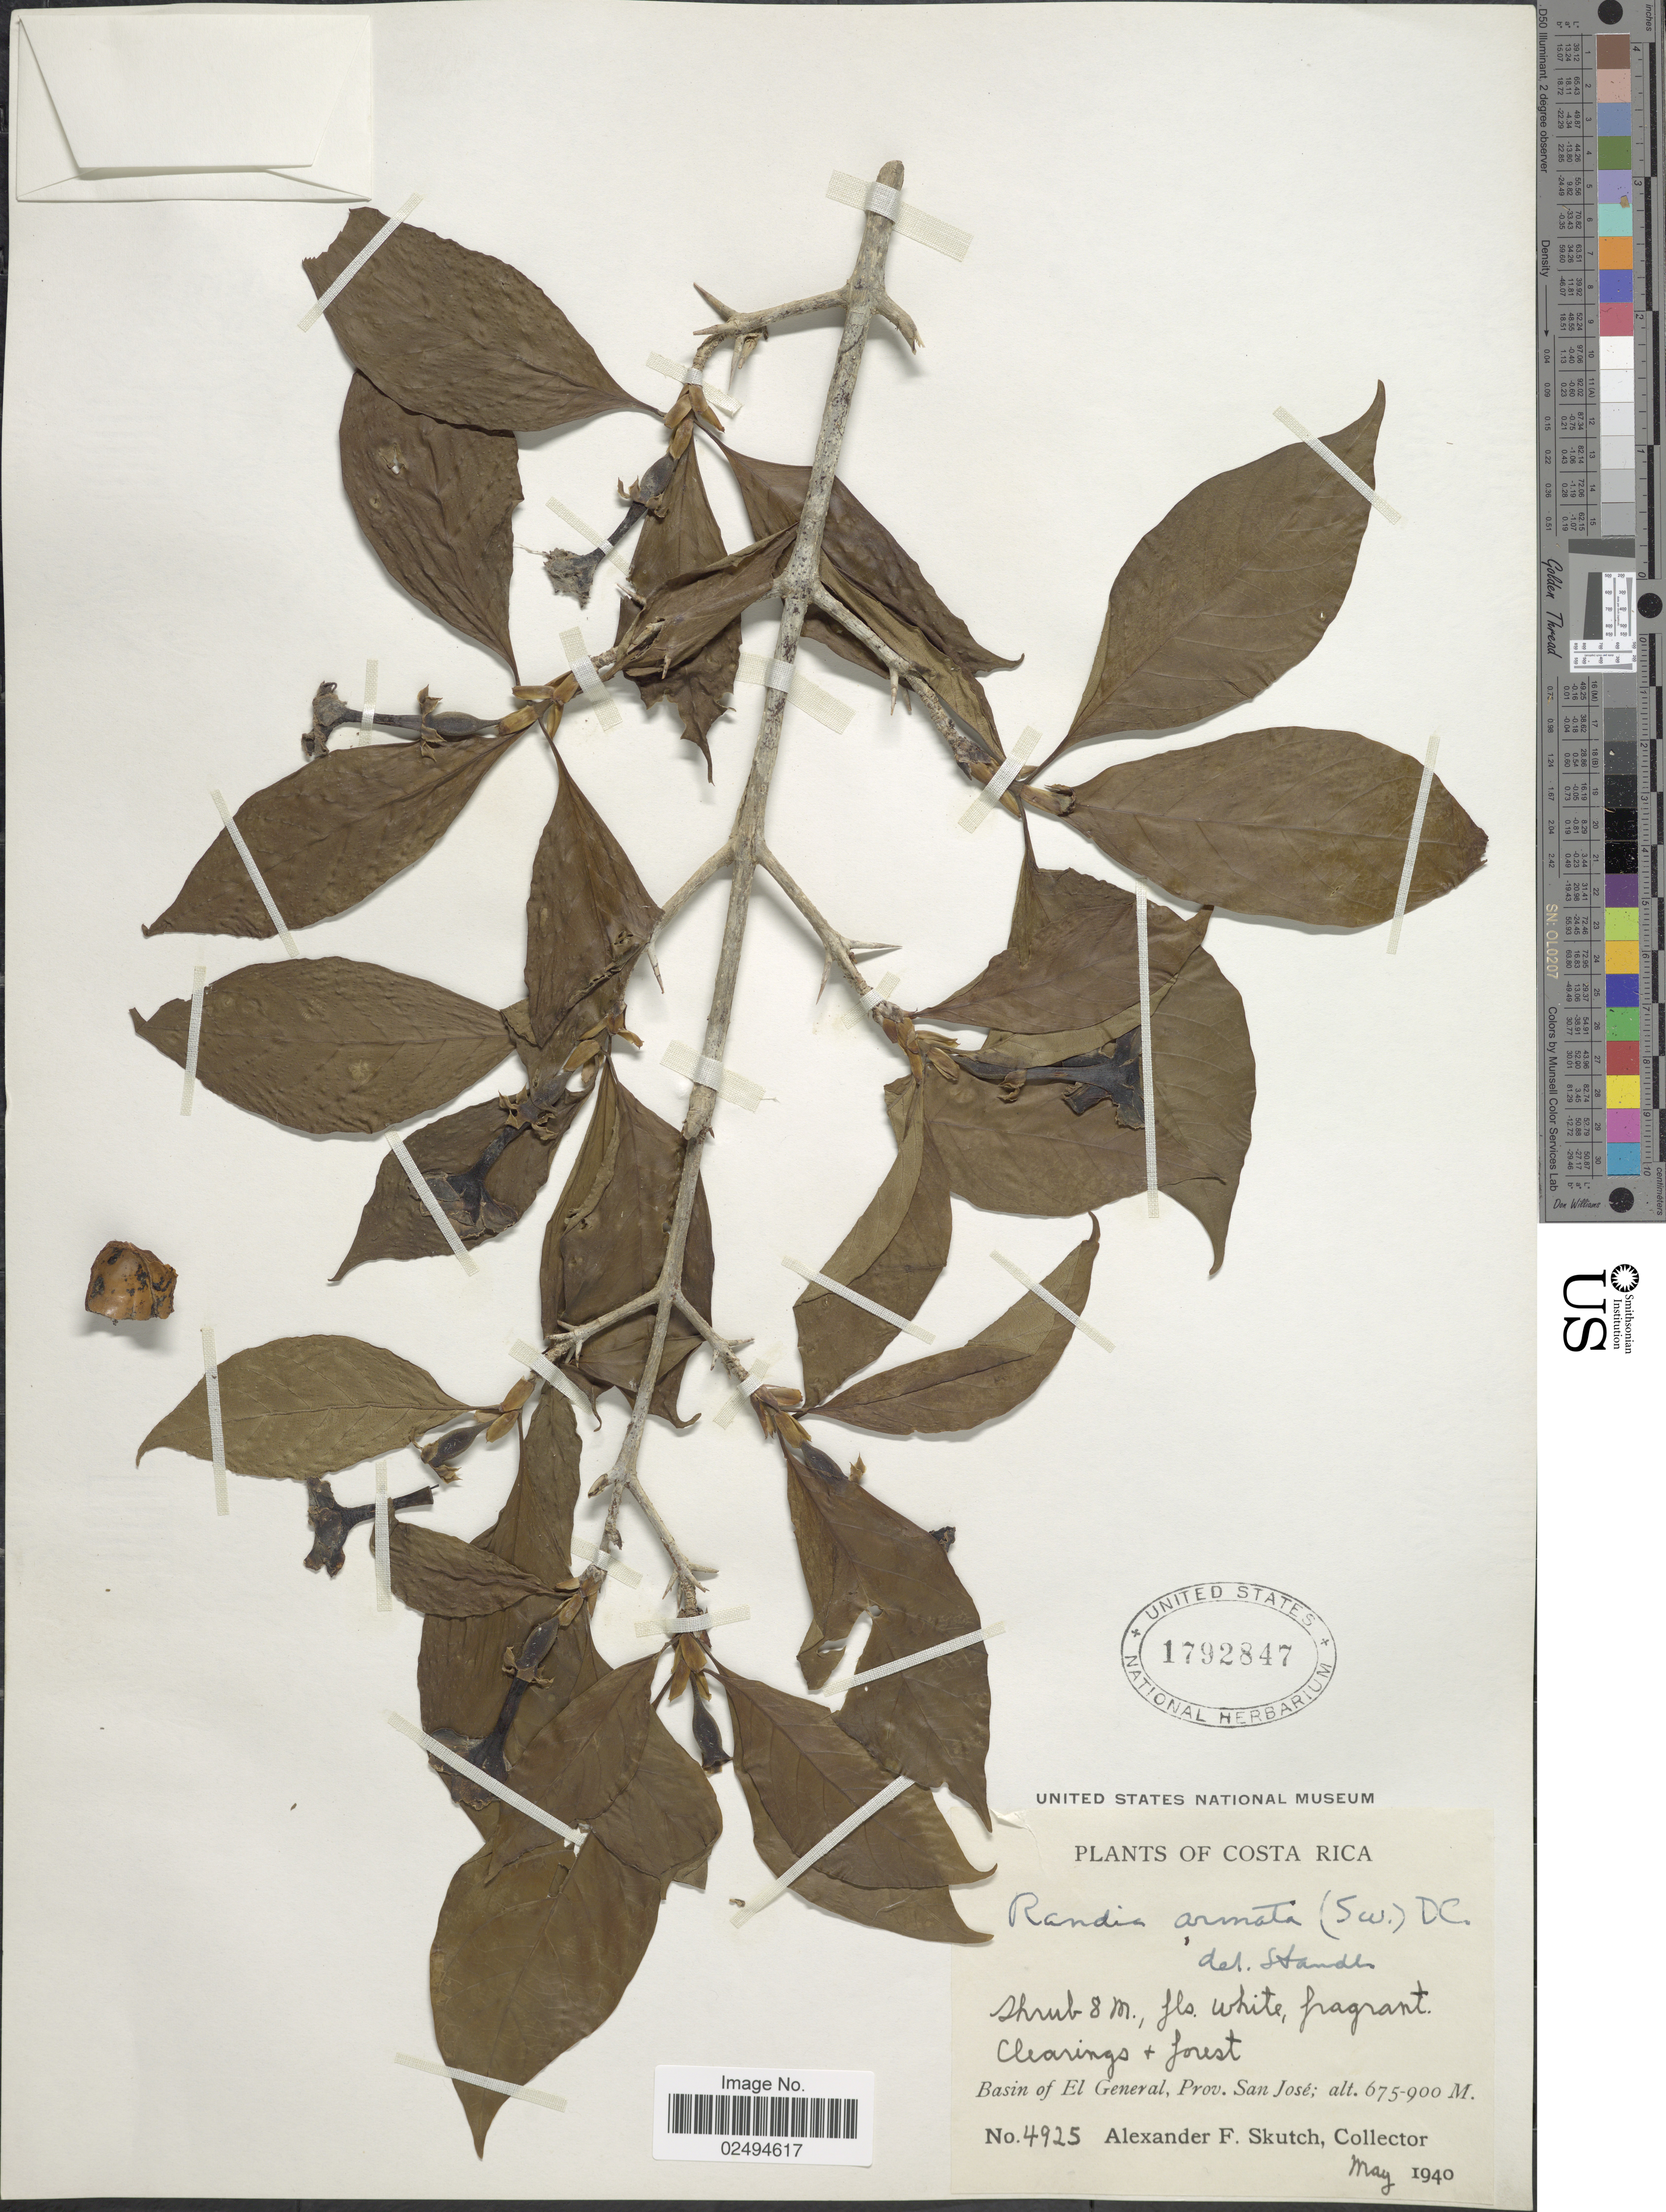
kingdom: Plantae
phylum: Tracheophyta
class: Magnoliopsida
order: Gentianales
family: Rubiaceae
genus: Randia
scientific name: Randia armata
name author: (Sw.) DC.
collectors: A. F. Skutch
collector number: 4925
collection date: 1940-05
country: Costa Rica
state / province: San José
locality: Basin of El General, Prov. San Jose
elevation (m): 675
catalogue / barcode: US 1792847